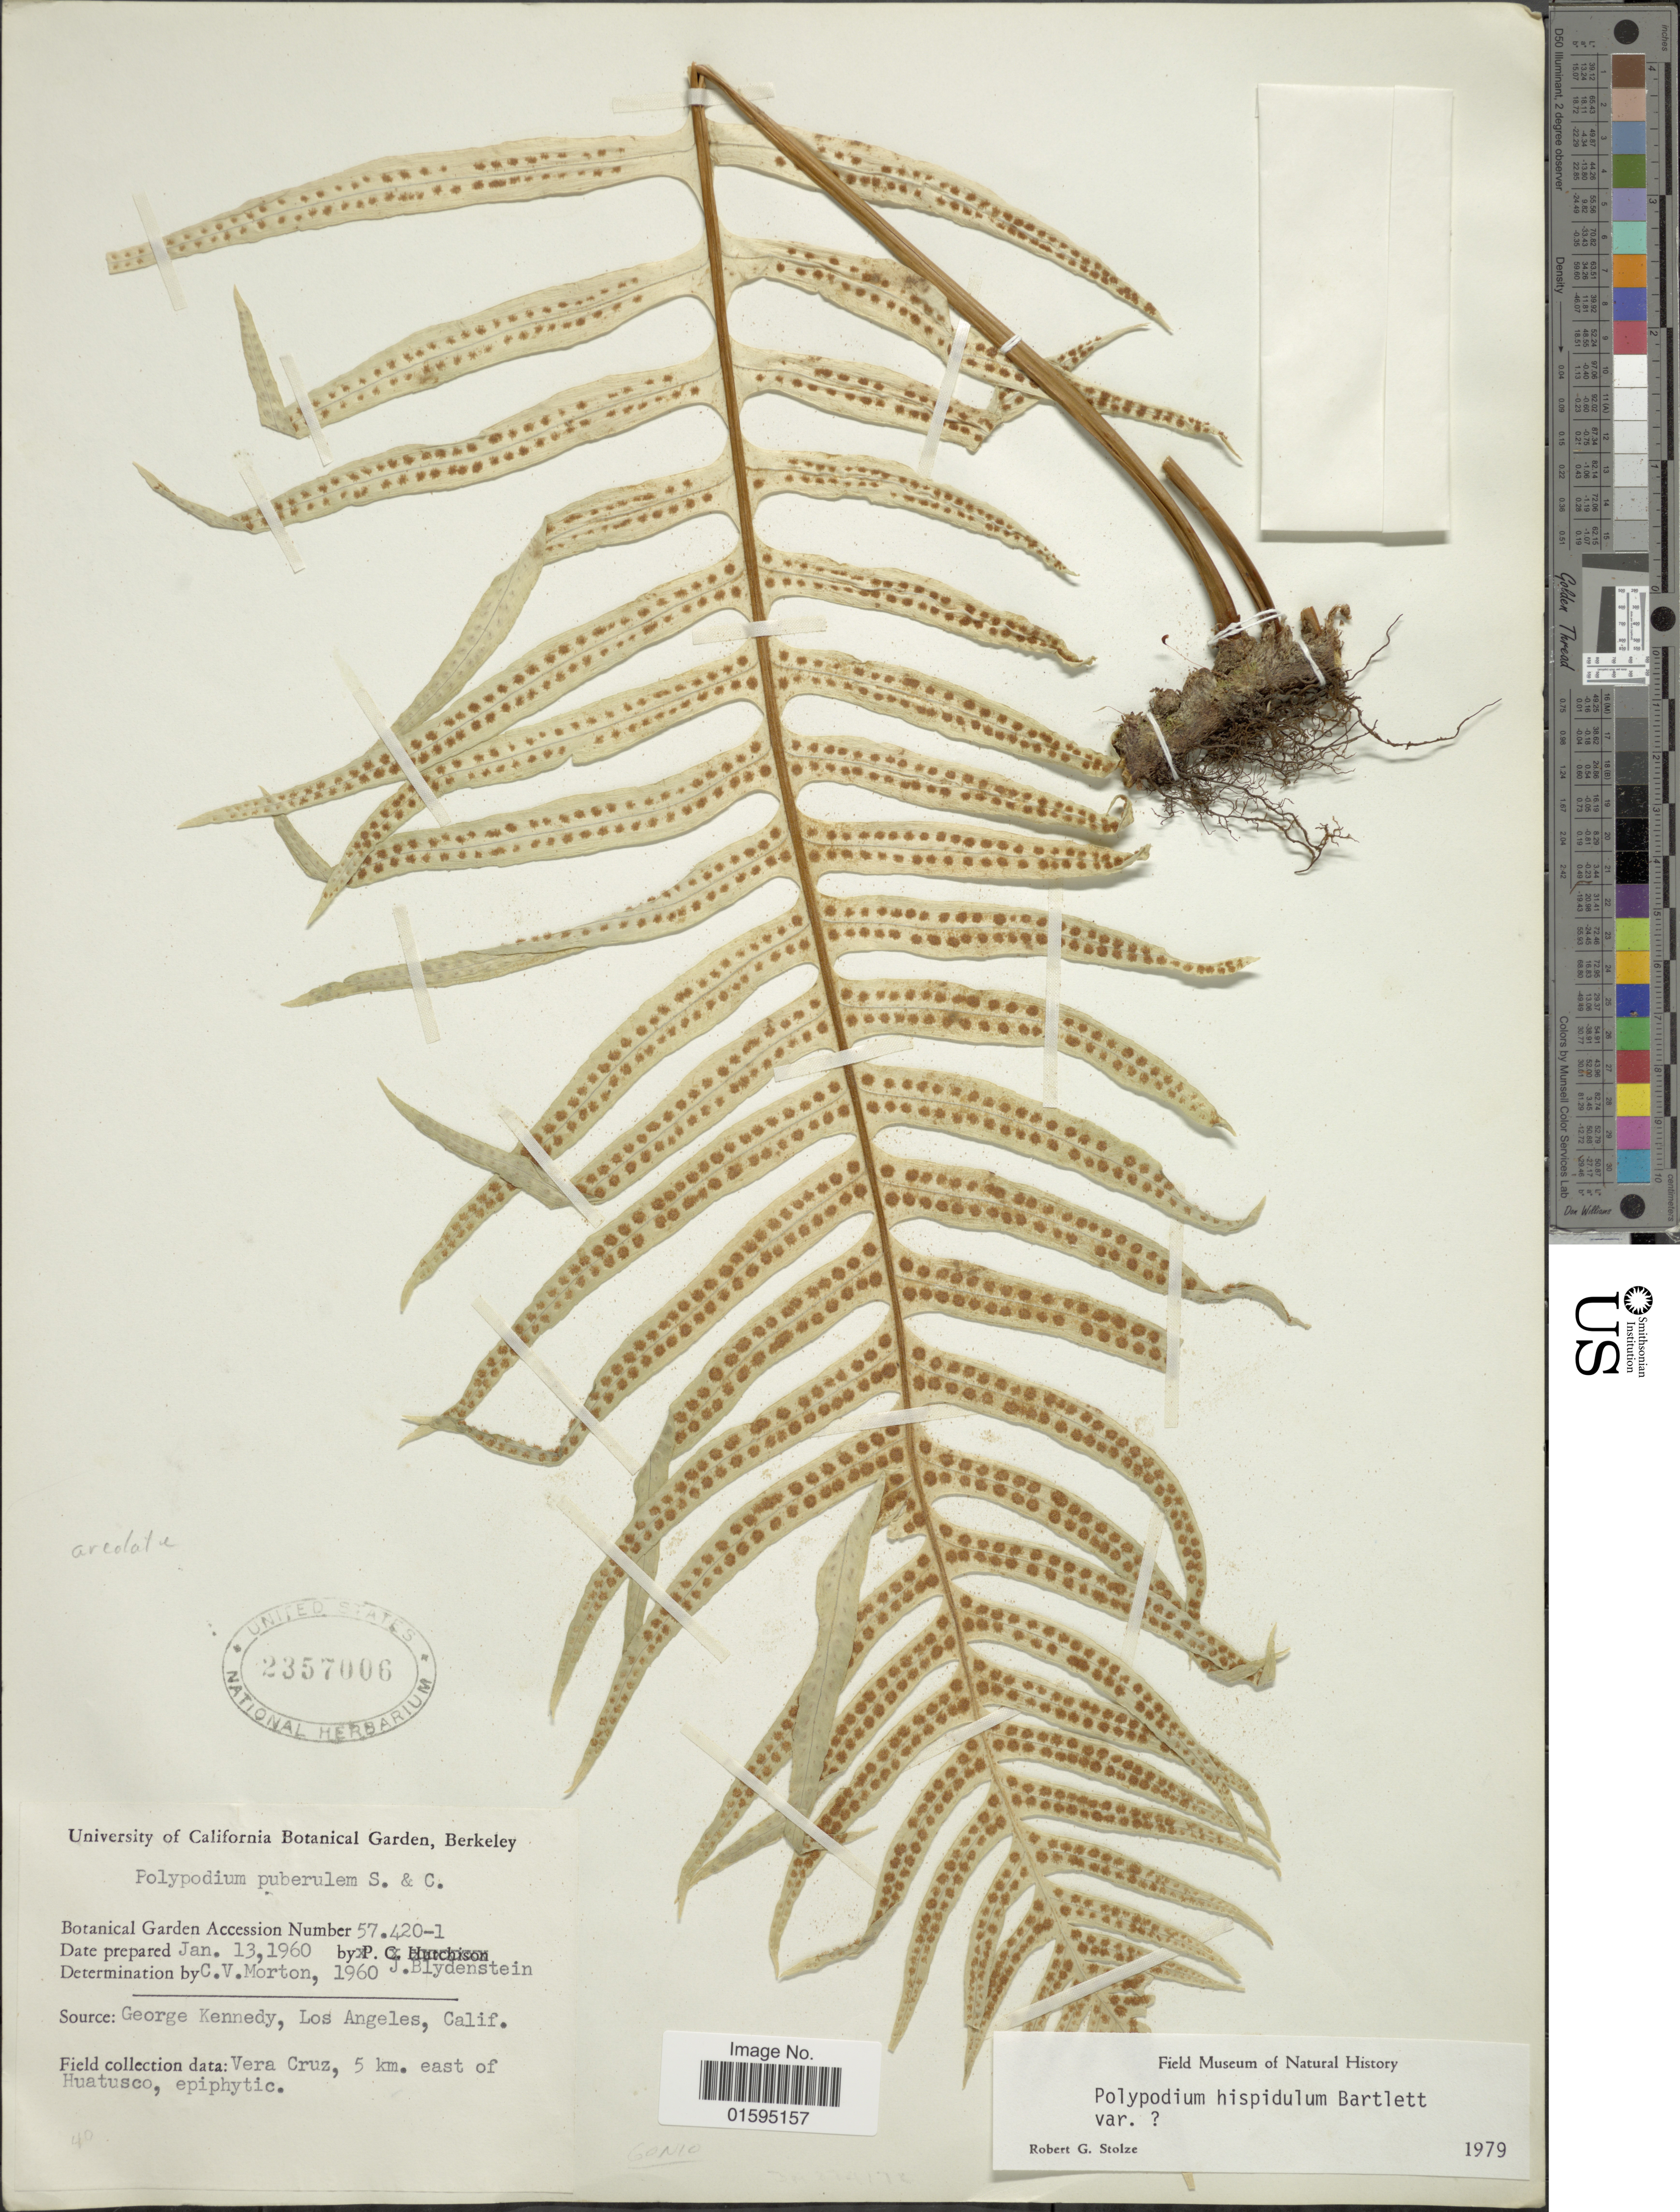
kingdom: Plantae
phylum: Tracheophyta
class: Polypodiopsida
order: Polypodiales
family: Polypodiaceae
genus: Polypodium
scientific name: Polypodium hispidulum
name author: Bartlett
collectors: J. Blydenstein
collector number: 57420-1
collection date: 1960-01-13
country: United States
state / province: California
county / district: Alameda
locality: University of California Botanical Garden, Berkeley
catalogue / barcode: US 2357006